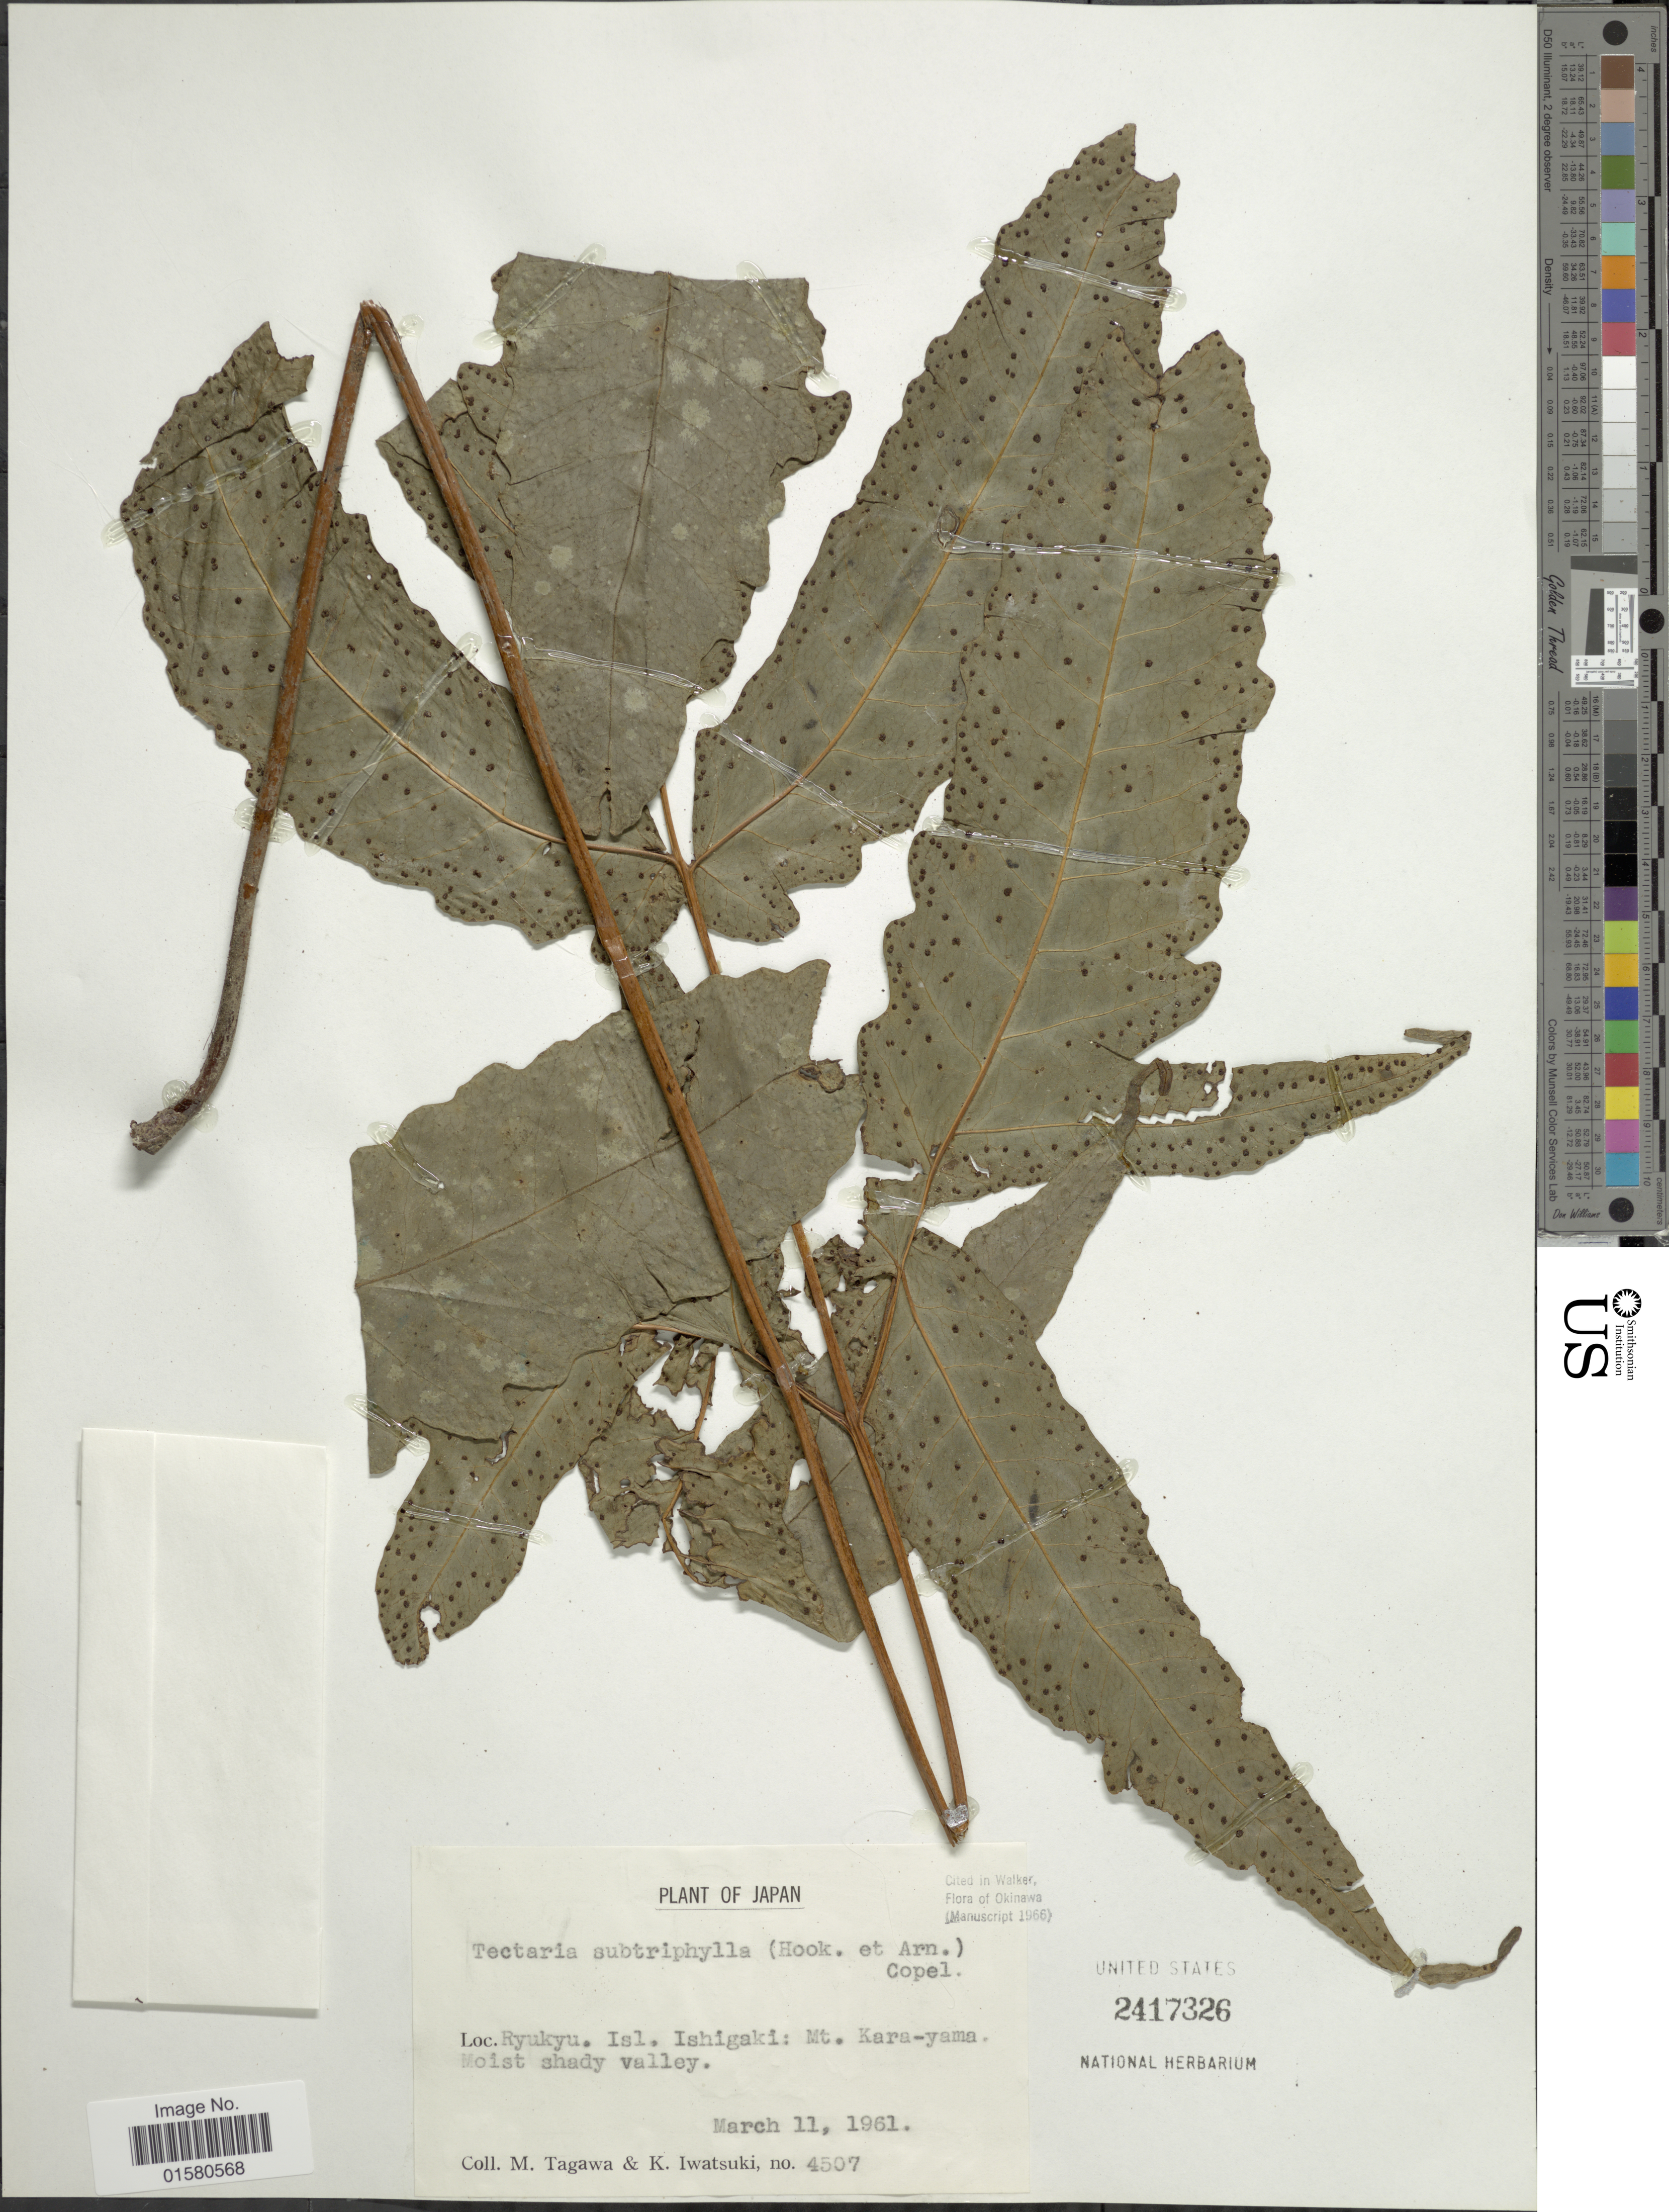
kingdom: Plantae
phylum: Tracheophyta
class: Polypodiopsida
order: Polypodiales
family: Tectariaceae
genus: Tectaria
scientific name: Tectaria subtriphylla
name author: (Hook. & Arn.) Copel.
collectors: M. Tagawa & K. Iwatsuki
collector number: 4507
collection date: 1961-03-11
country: Japan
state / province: Okinawa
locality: Ryukyu, Isl, Ishigaki, Mt. Kara-yama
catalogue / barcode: US 2417326